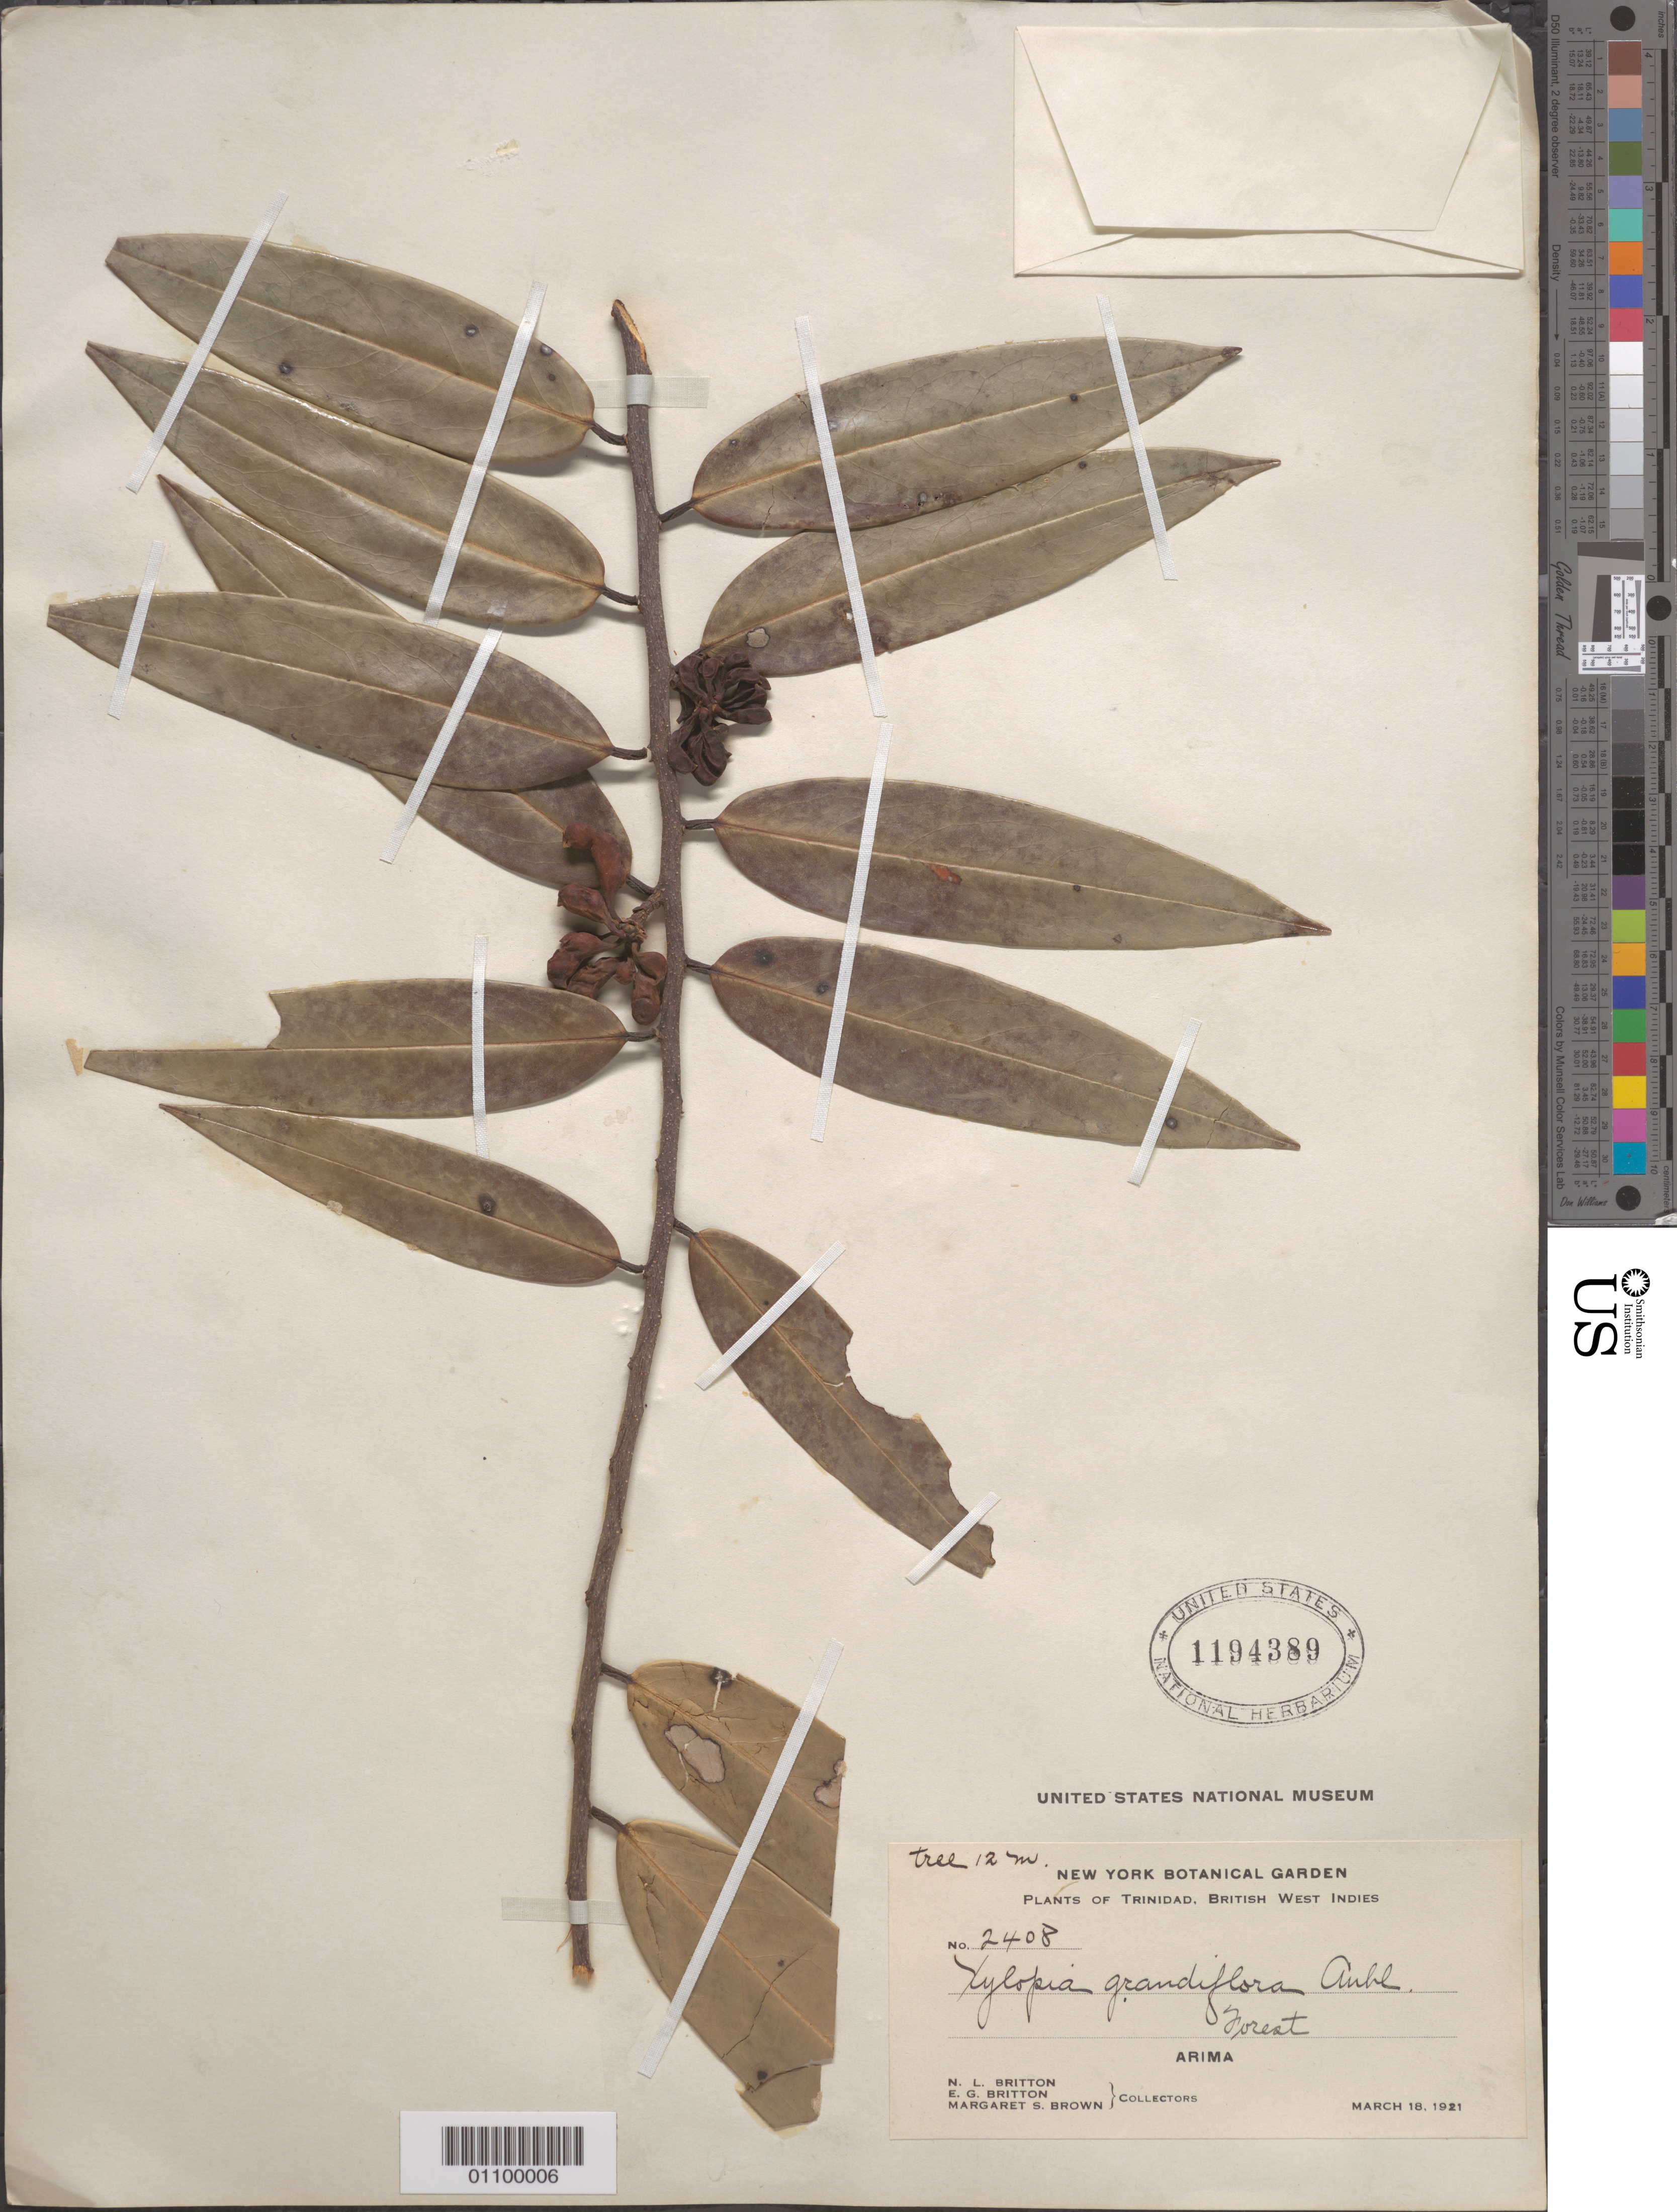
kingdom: Plantae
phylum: Tracheophyta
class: Magnoliopsida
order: Magnoliales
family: Annonaceae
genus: Xylopia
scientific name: Xylopia aromatica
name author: (Lam.) Mart.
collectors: N. Britton, E. G. Britton & M. S. Brown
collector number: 2408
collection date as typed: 18 Mar 1921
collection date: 1921-03-18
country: Trinidad and Tobago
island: Trinidad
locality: Arima, Forest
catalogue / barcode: US 1194389